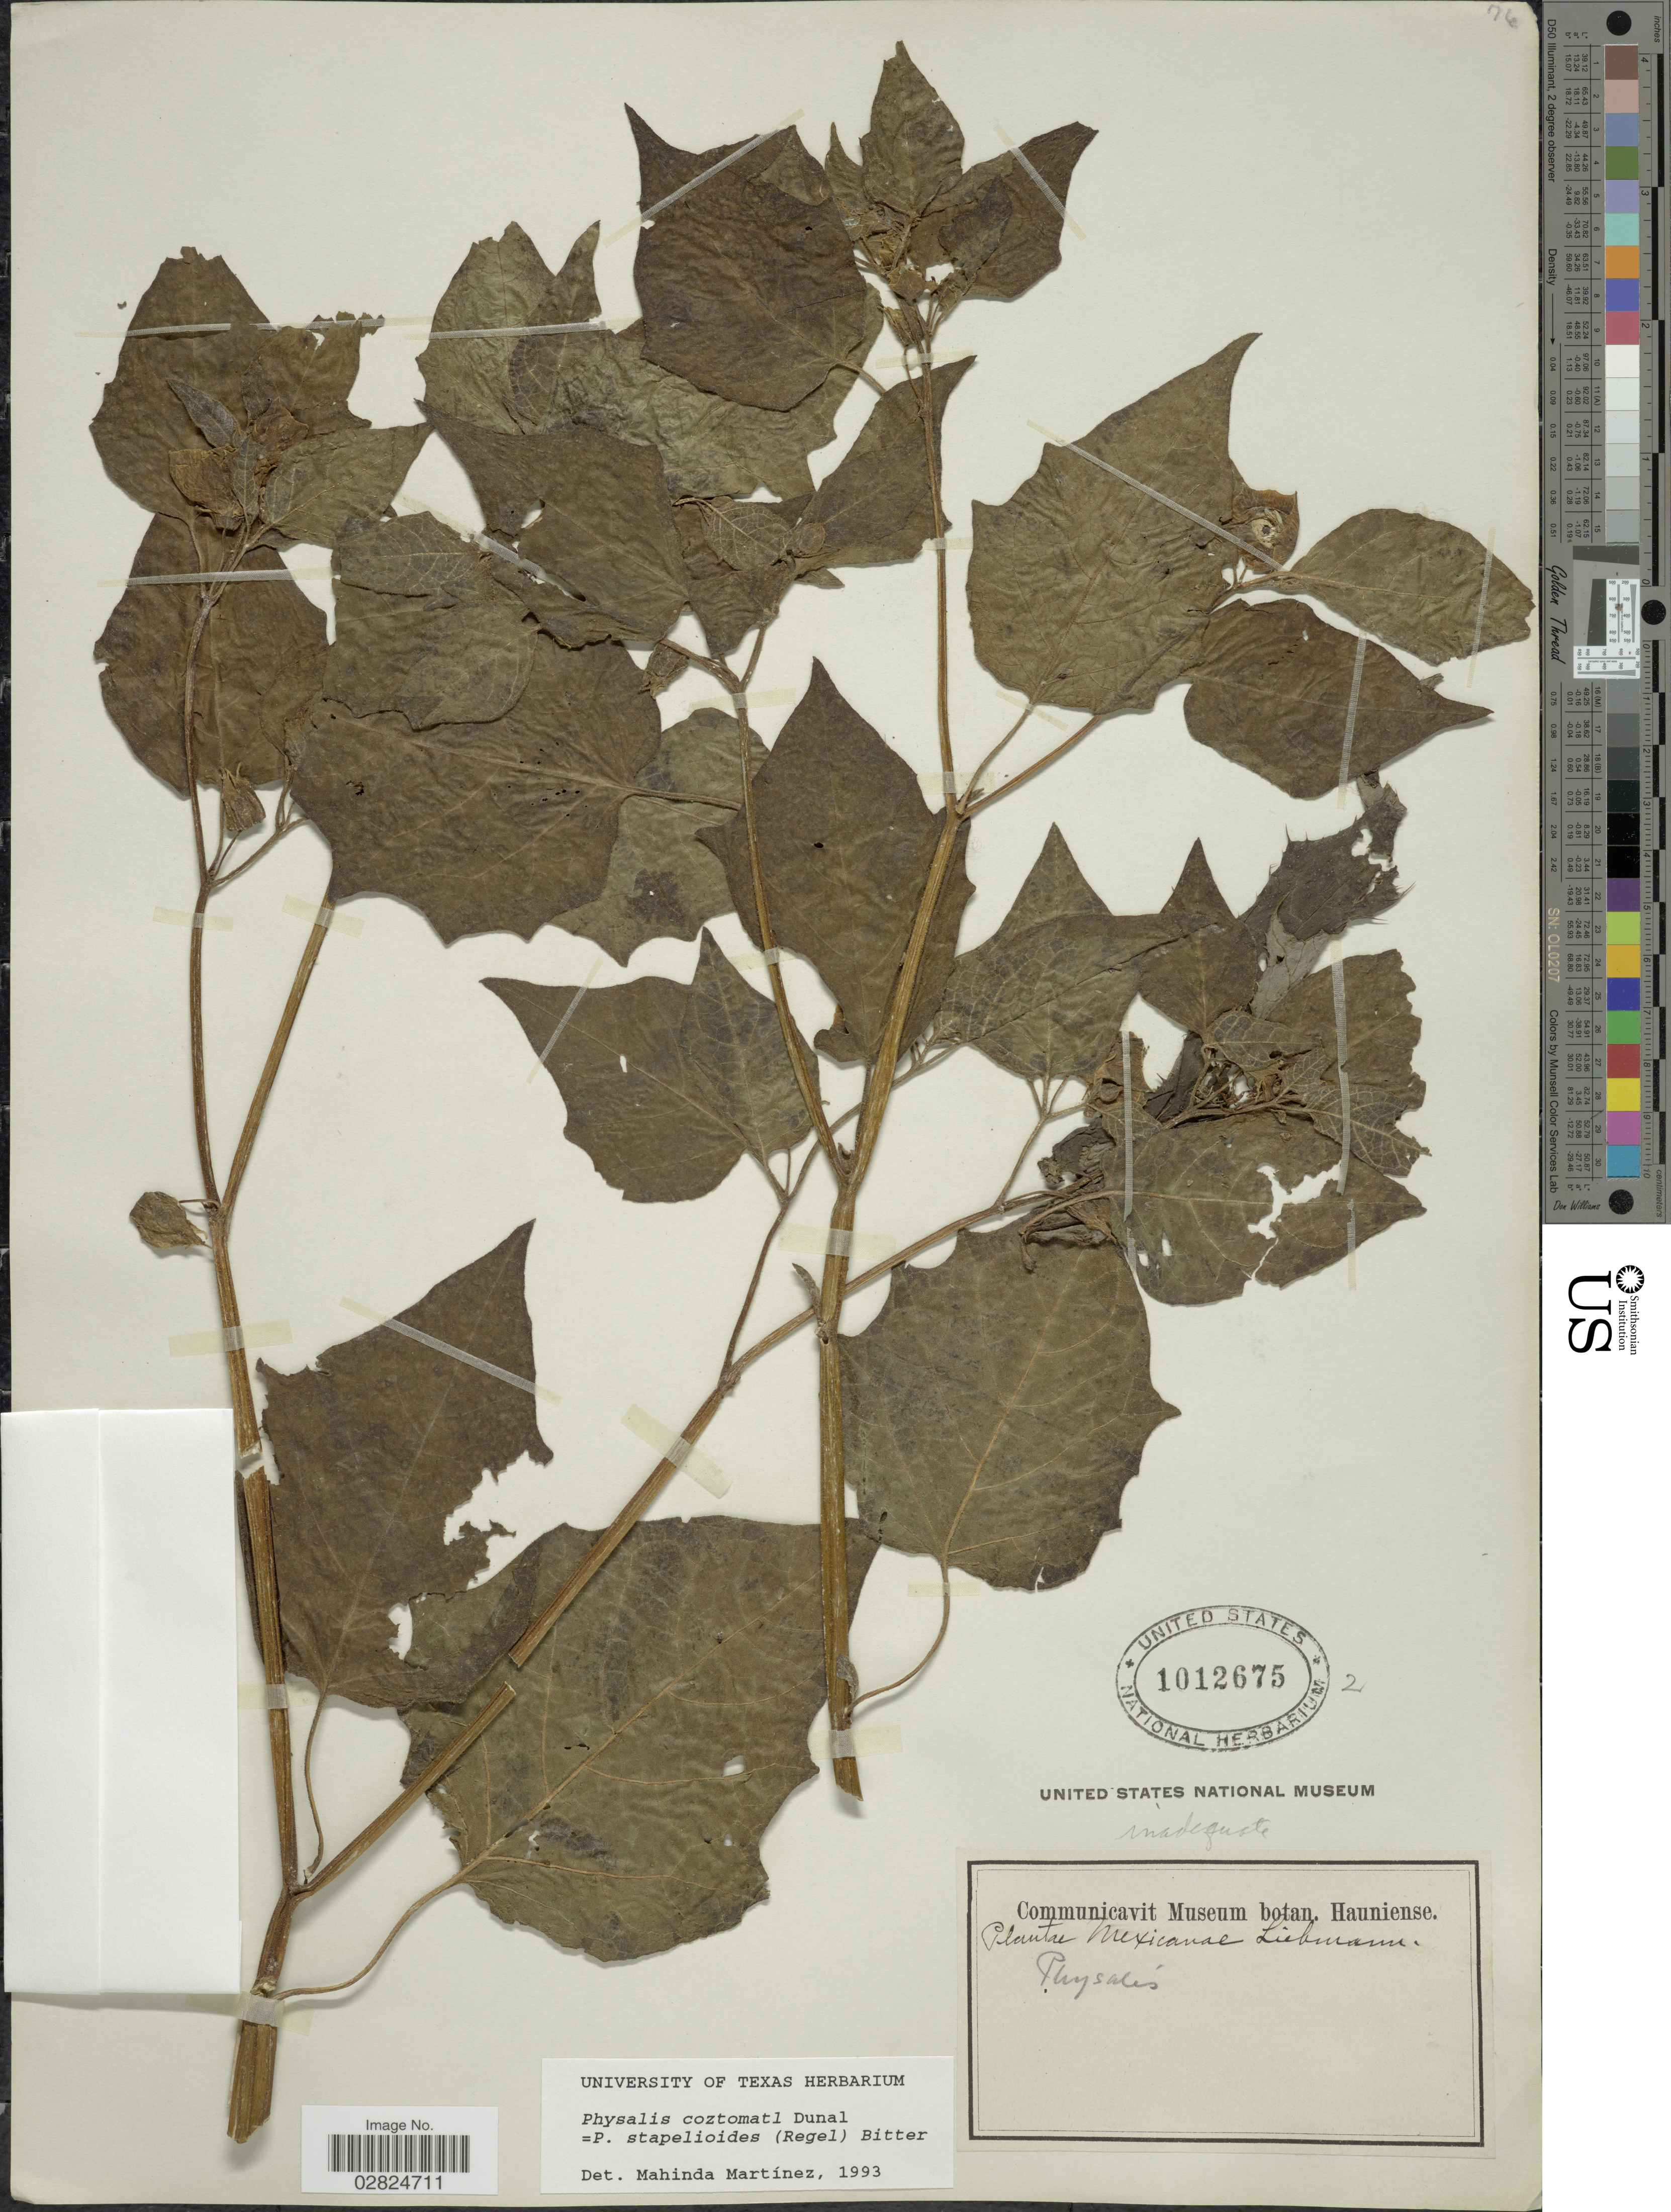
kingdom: Plantae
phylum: Tracheophyta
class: Magnoliopsida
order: Solanales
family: Solanaceae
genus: Physalis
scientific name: Physalis coztomatl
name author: Dunal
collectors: Liebmann, --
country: Mexico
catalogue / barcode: US 1012675